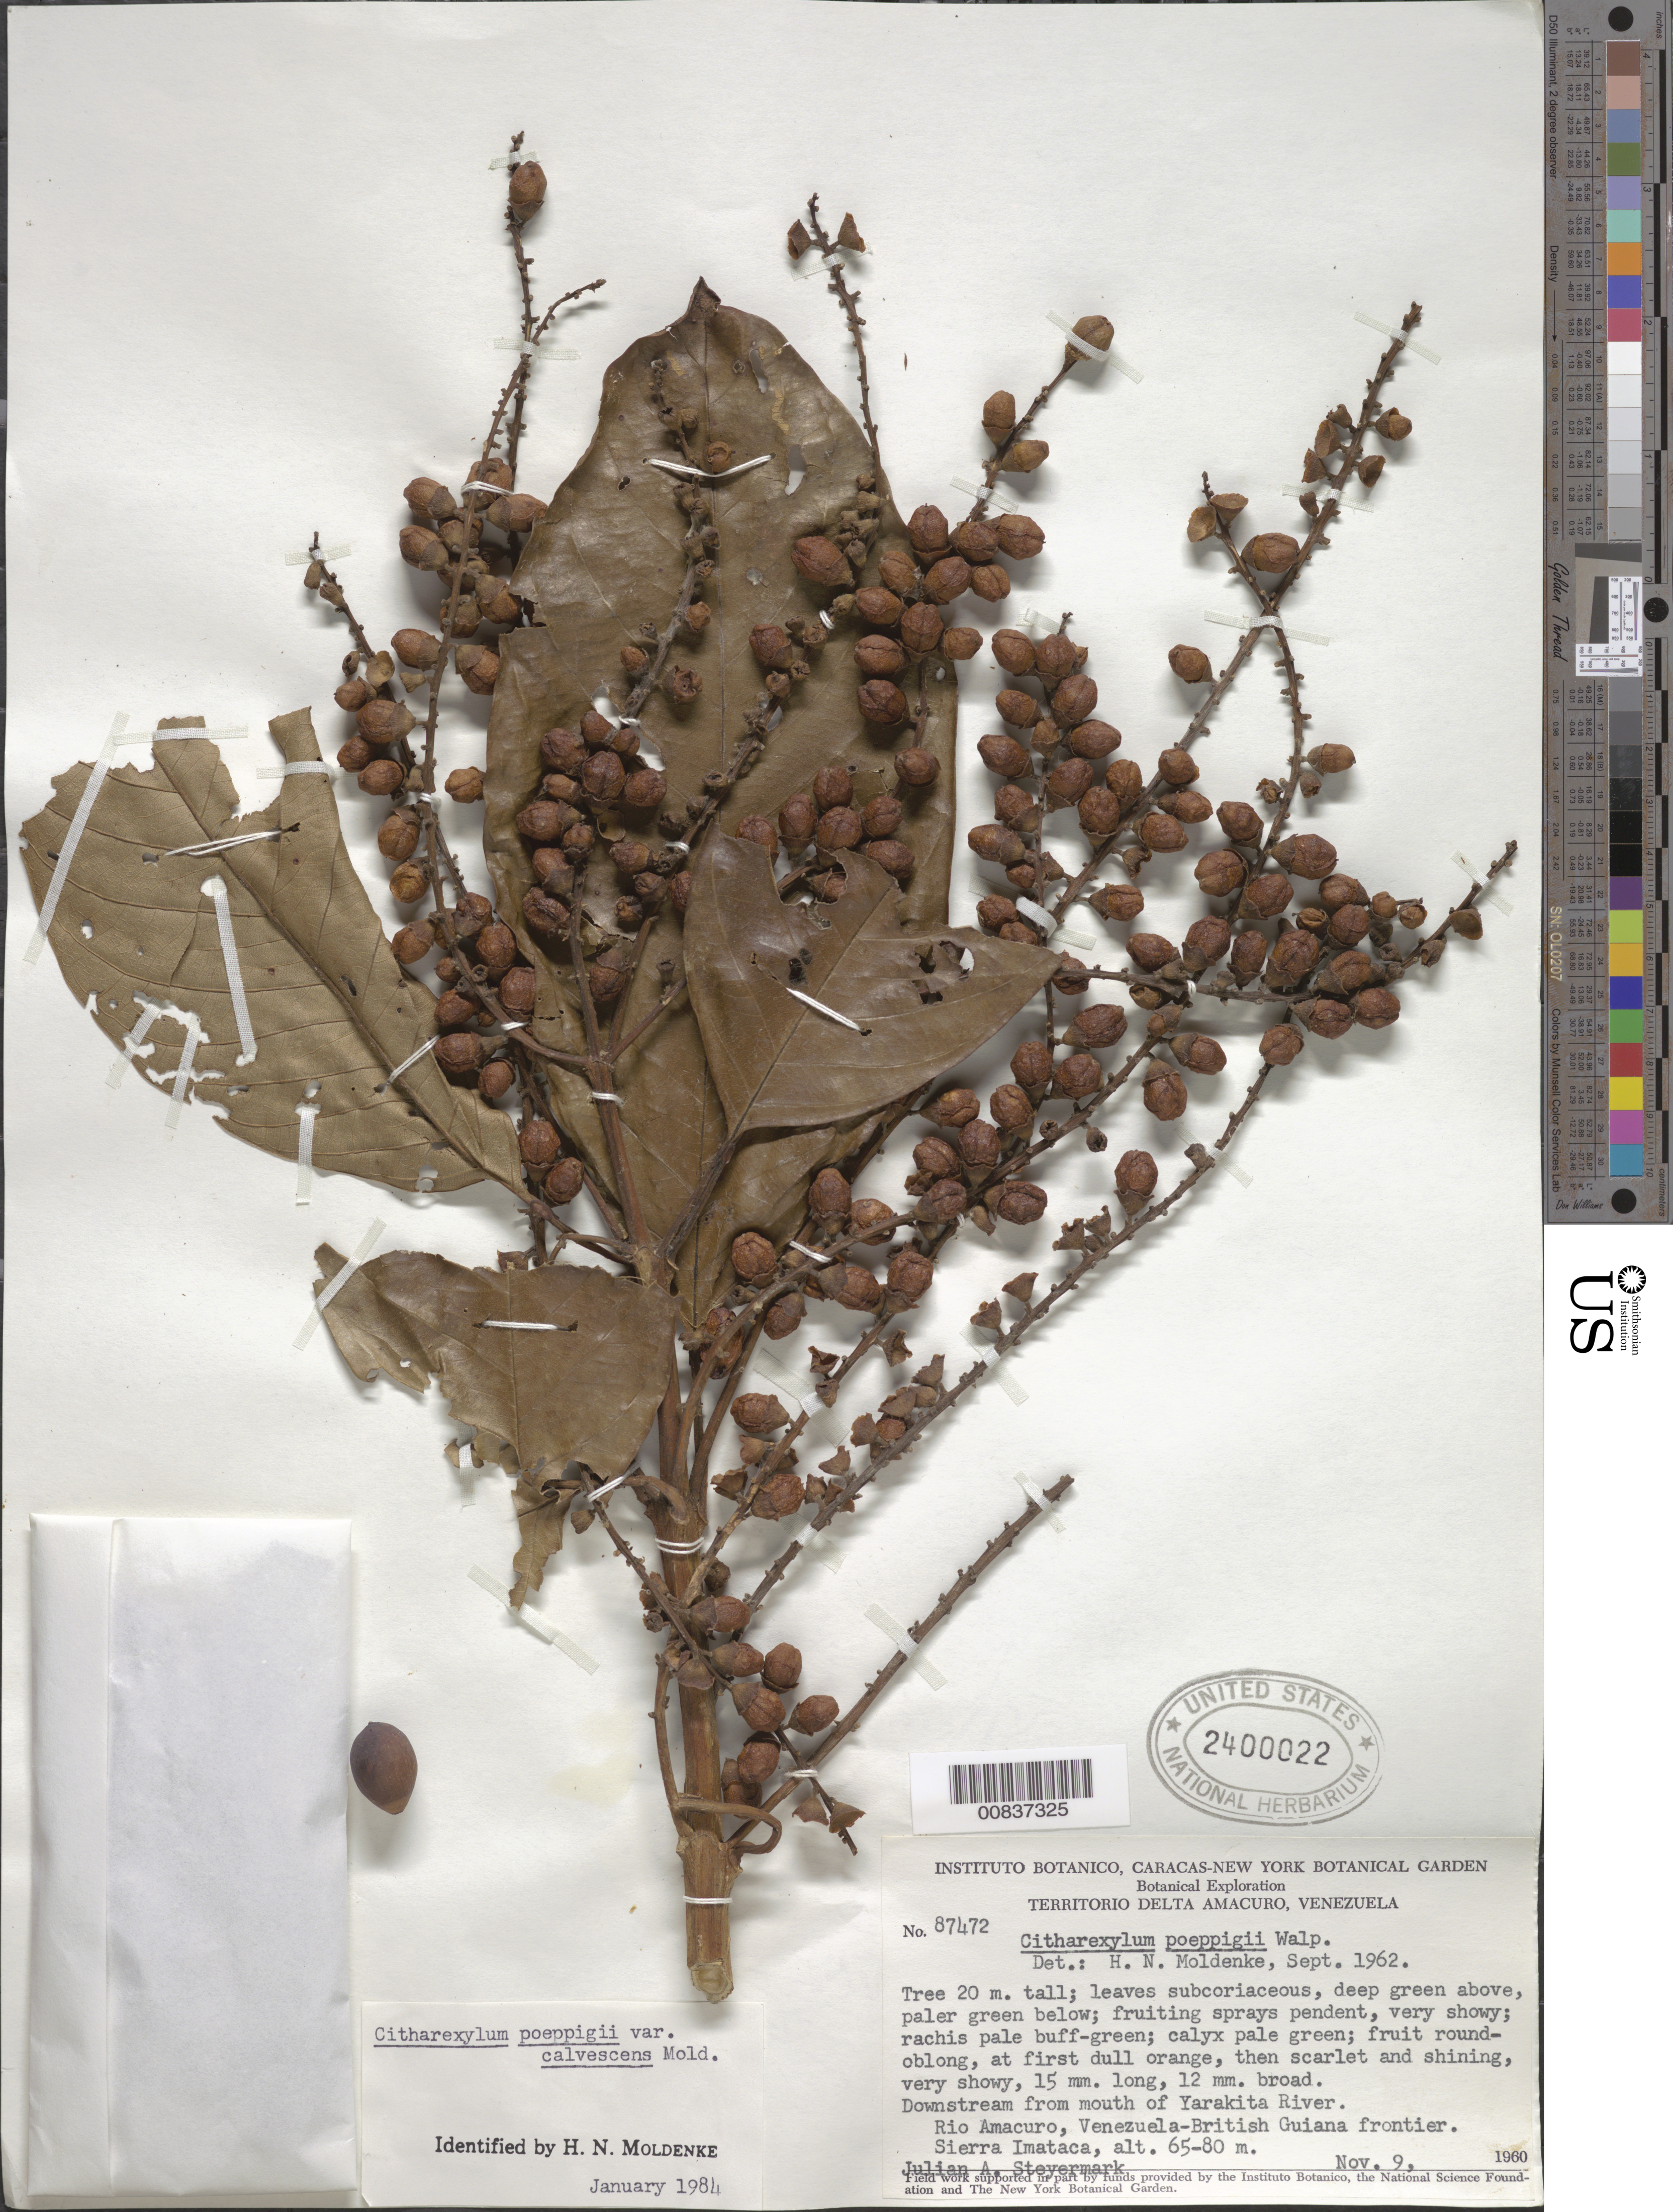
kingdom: Plantae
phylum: Tracheophyta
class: Magnoliopsida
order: Lamiales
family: Verbenaceae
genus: Citharexylum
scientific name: Citharexylum poeppigii var. calvescens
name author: Moldenke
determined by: Moldenke, H. N.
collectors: J. Steyermark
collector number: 87472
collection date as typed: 9-Nov-60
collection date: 1960-11-09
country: Venezuela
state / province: Delta Amacuro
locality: Rio Amacuro, Sierra Imataca, Venezuela-Guyana border; downstream from mouth of Yarakita River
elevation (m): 65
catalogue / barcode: US 2400022